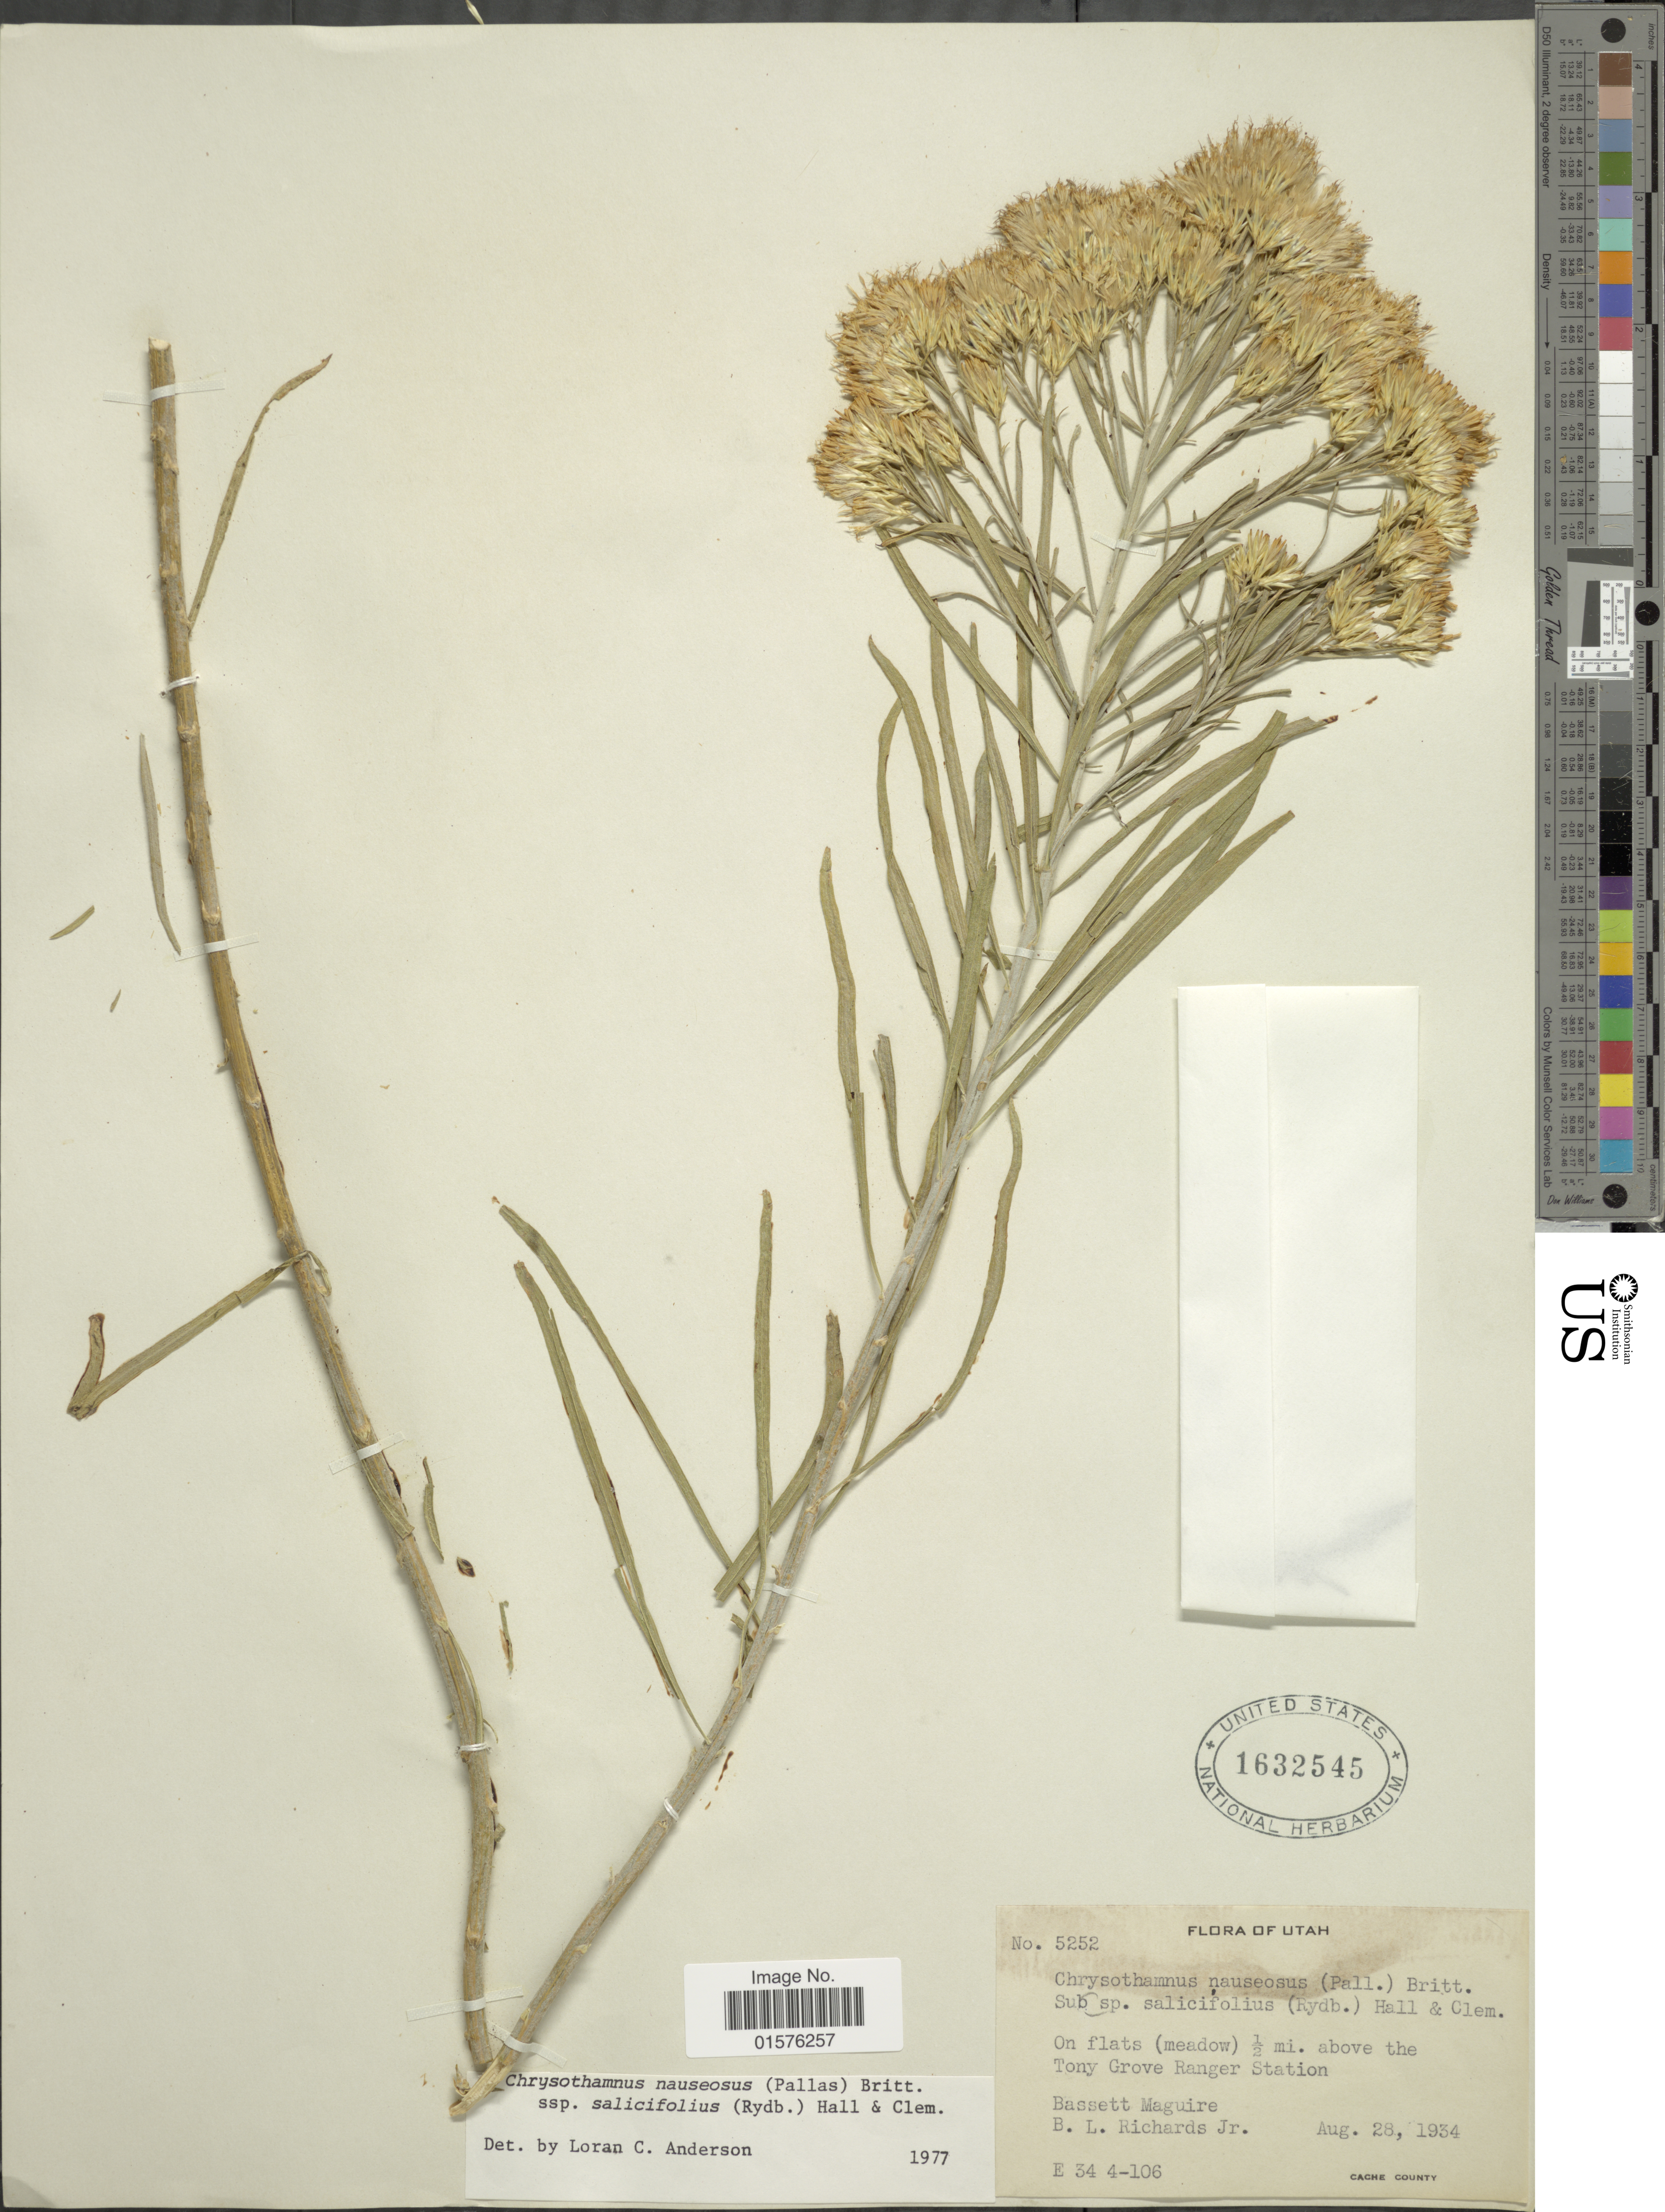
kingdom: Plantae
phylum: Tracheophyta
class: Magnoliopsida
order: Asterales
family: Asteraceae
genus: Ericameria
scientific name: Ericameria nauseosa var. salicifolia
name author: (Rydb.) G.L. Nesom & G.I. Baird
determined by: Urbatsch, Lowell E., Curator (LSU), Louisiana State University (UNITED STATES)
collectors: B. Maguire & B. Richards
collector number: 5252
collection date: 1934-08-28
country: United States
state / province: Utah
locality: Cache County, 1/2 mi. above the Tony Grove Ranger Station.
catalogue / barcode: US 1632545